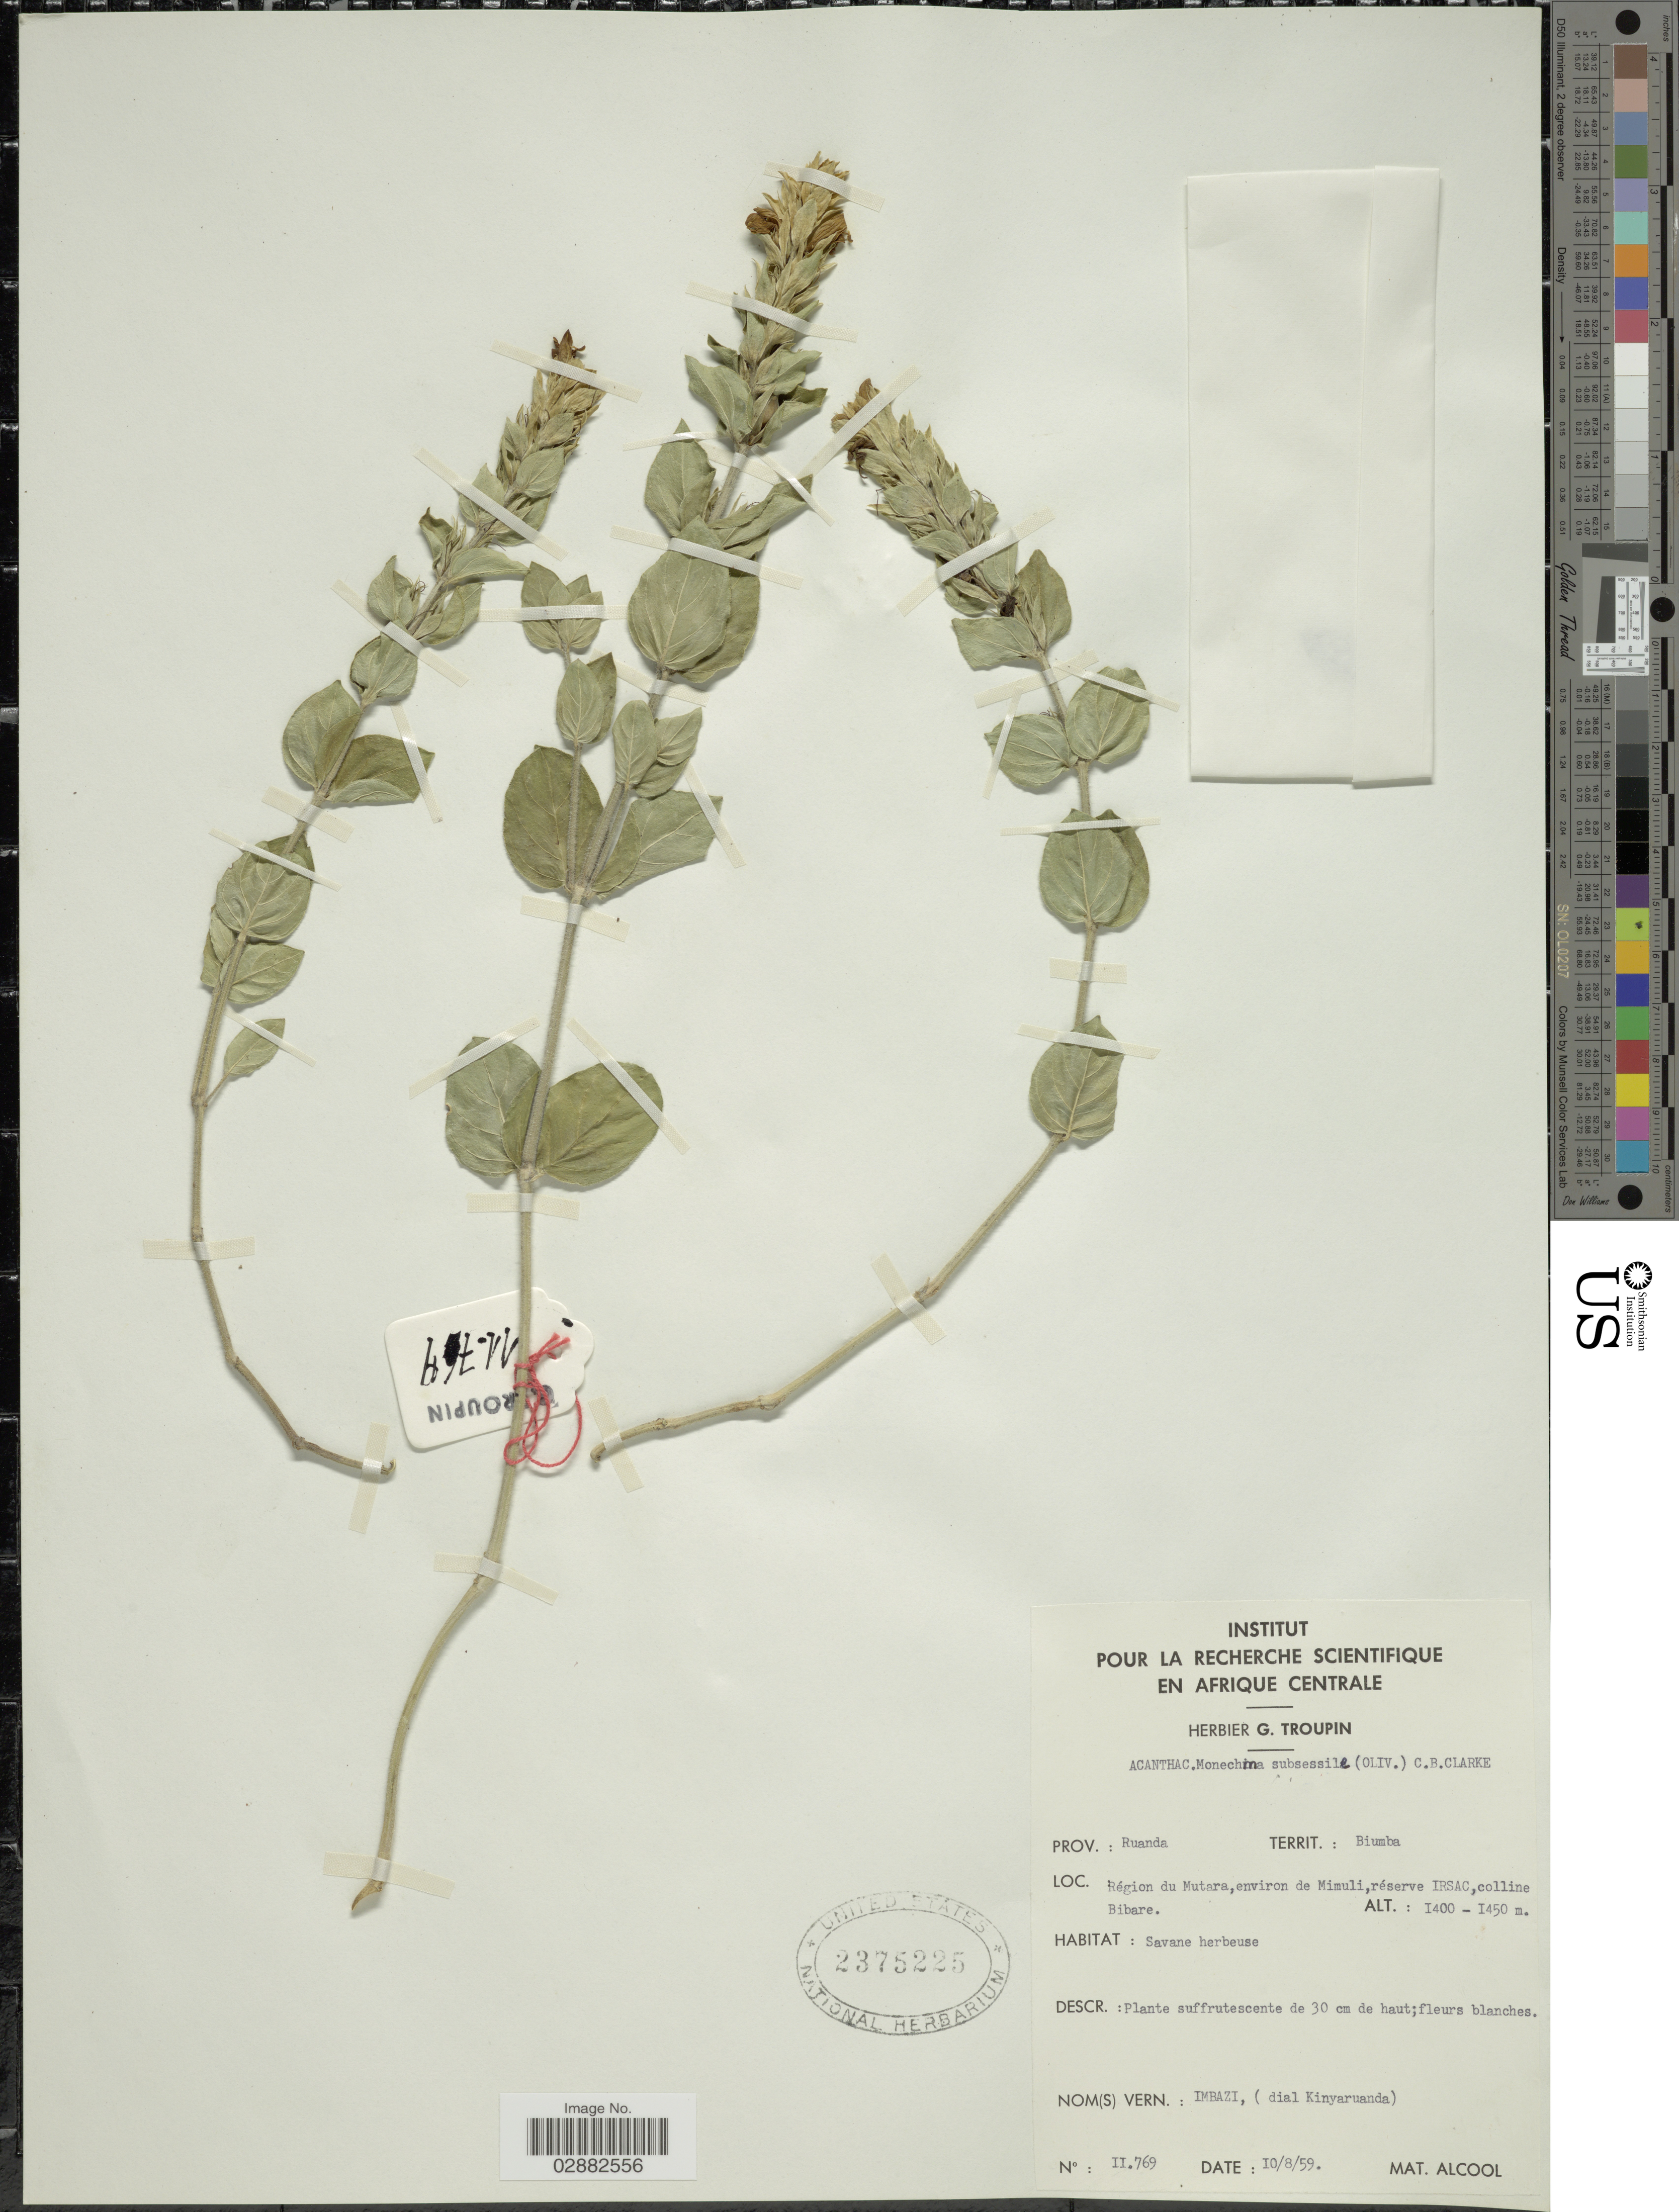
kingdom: Plantae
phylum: Tracheophyta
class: Magnoliopsida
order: Lamiales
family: Acanthaceae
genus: Justicia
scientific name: Justicia subsessilis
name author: Oliv.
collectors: ex herb. G. Troupin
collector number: II.769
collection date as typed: Transcribed d/m/y: 10/8/59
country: Rwanda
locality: Prov.: Ruanda, Territ.: Biumba, Région du Mutara, environ de Mimuli, réserve IRSAC, colline Bibare.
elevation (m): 1400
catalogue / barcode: US 2375225